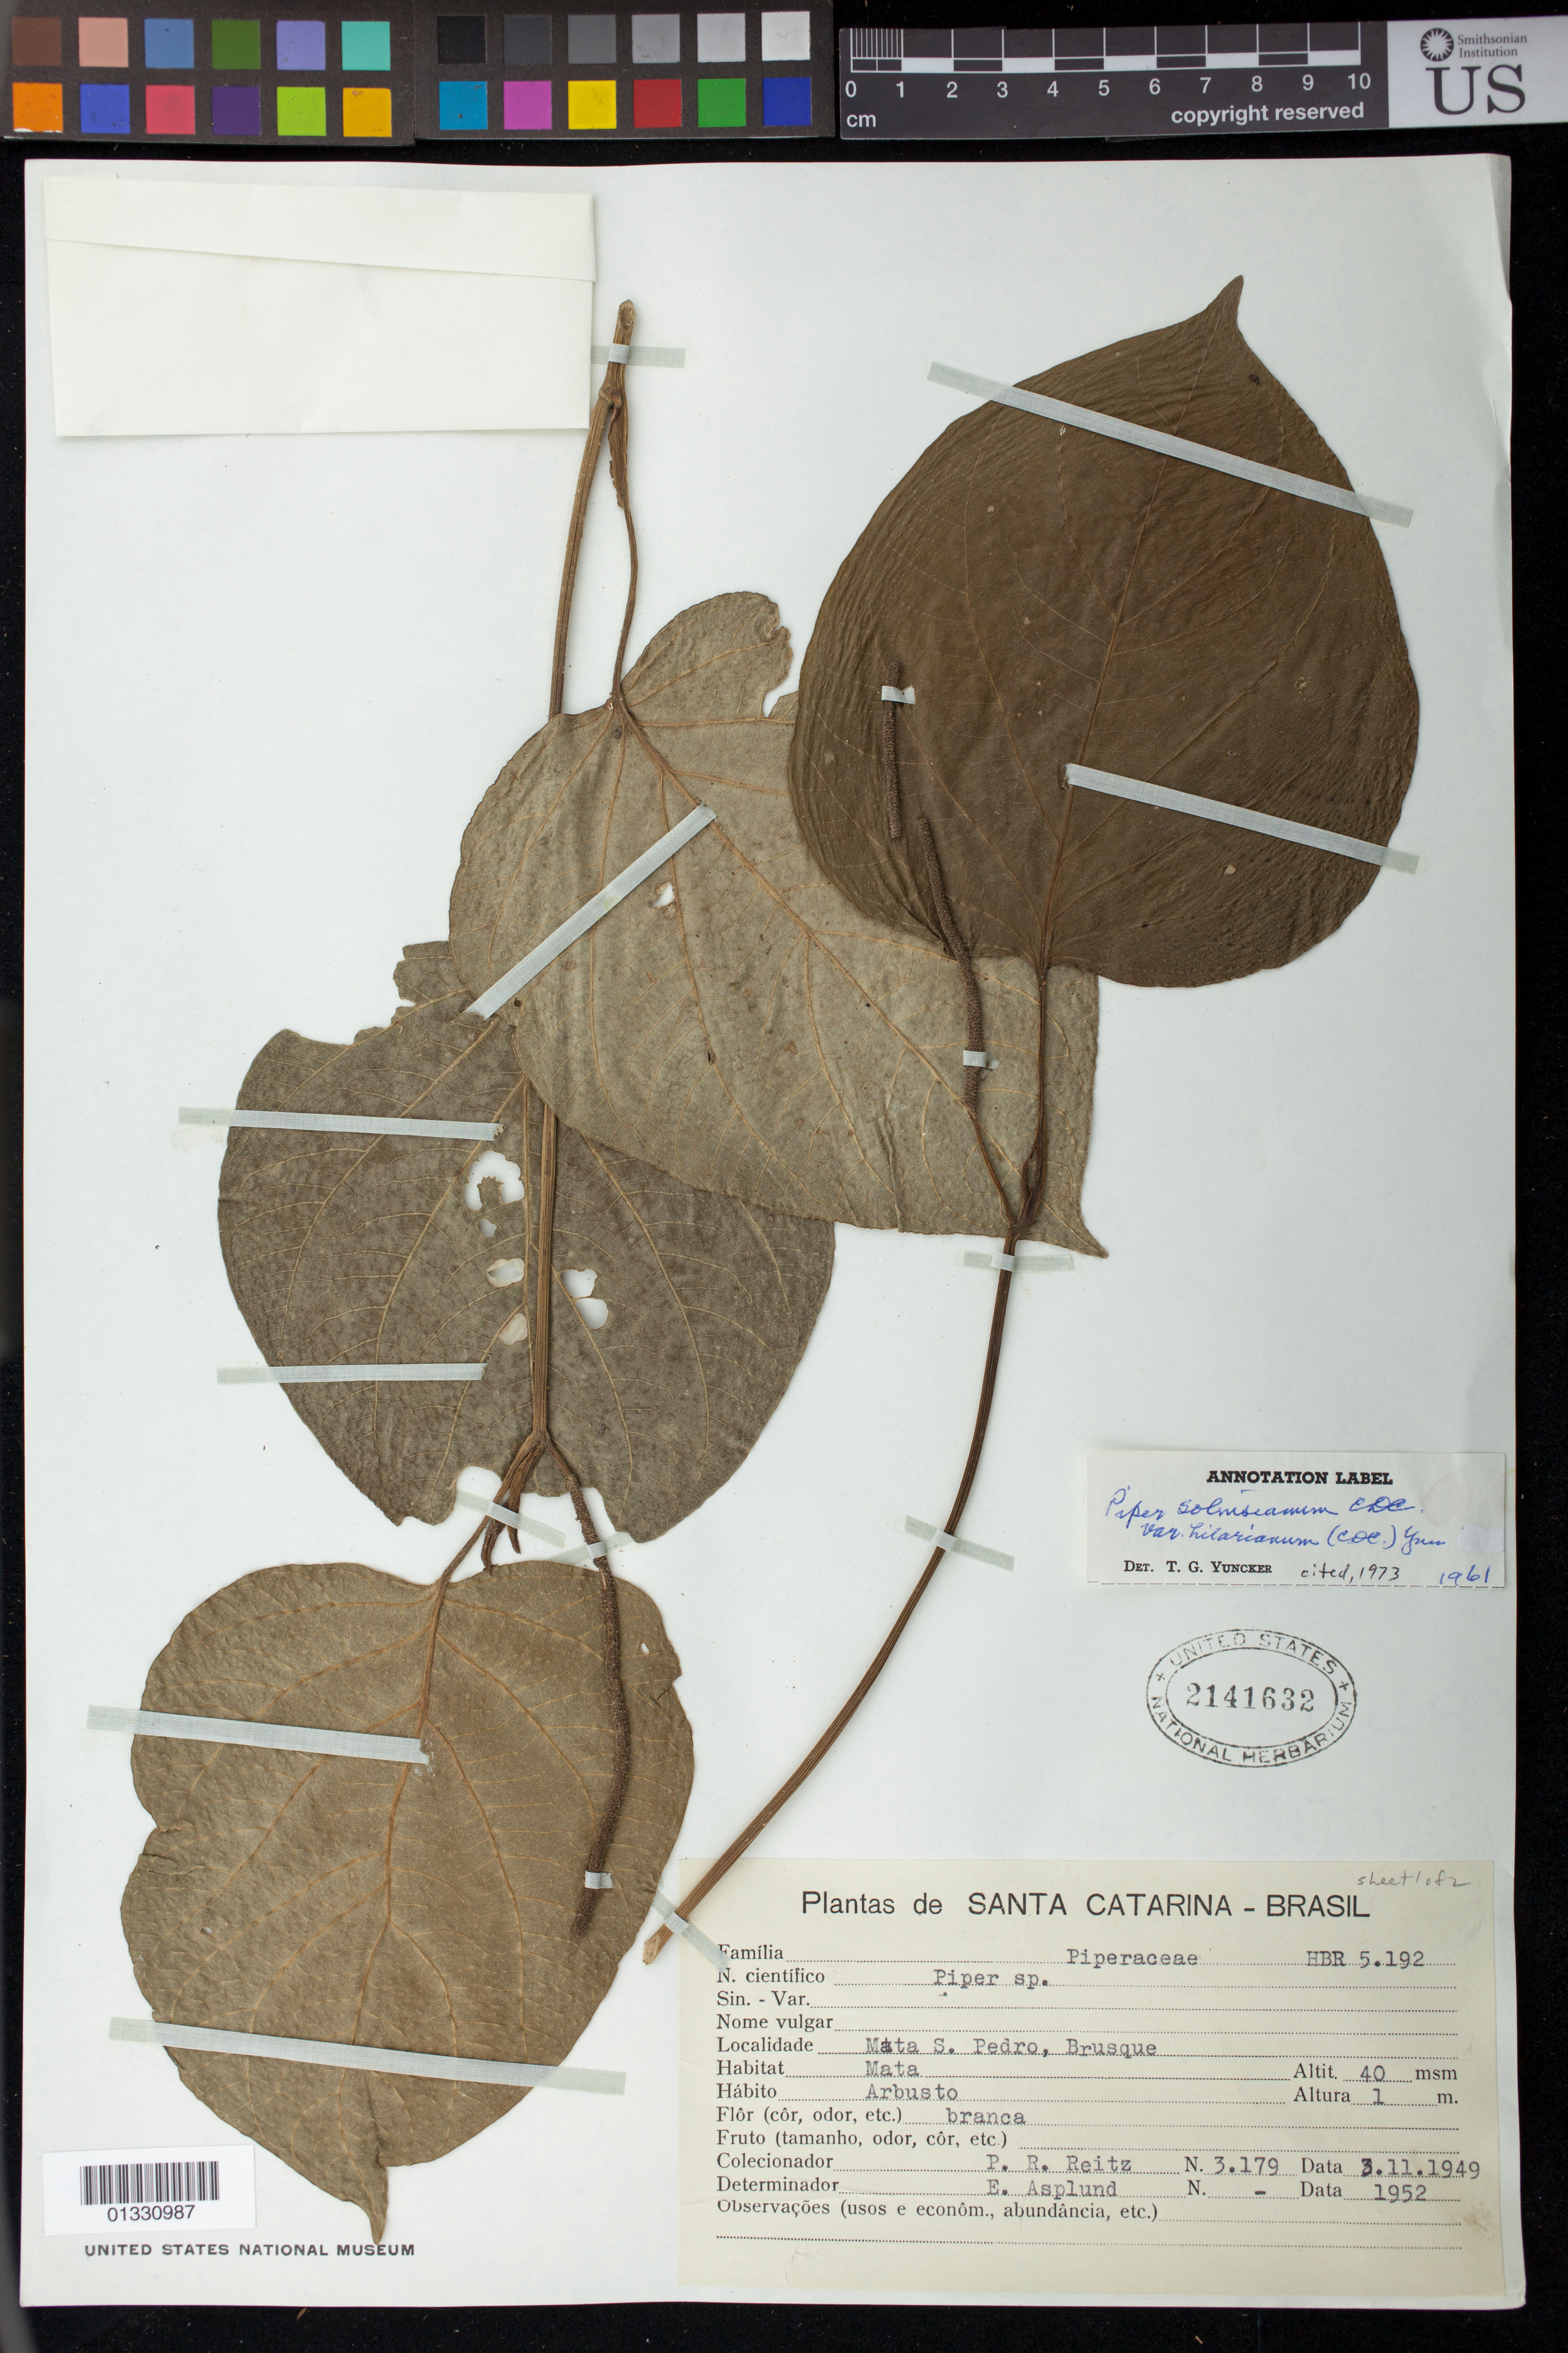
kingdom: Plantae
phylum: Tracheophyta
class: Magnoliopsida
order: Piperales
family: Piperaceae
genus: Piper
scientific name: Piper solmsianum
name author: C. DC.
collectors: R. Reitz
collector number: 3179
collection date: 1949-11-03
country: Brazil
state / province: Santa Catarina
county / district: Brusque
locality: Mata S. Pedro.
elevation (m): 40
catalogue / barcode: US 2141632